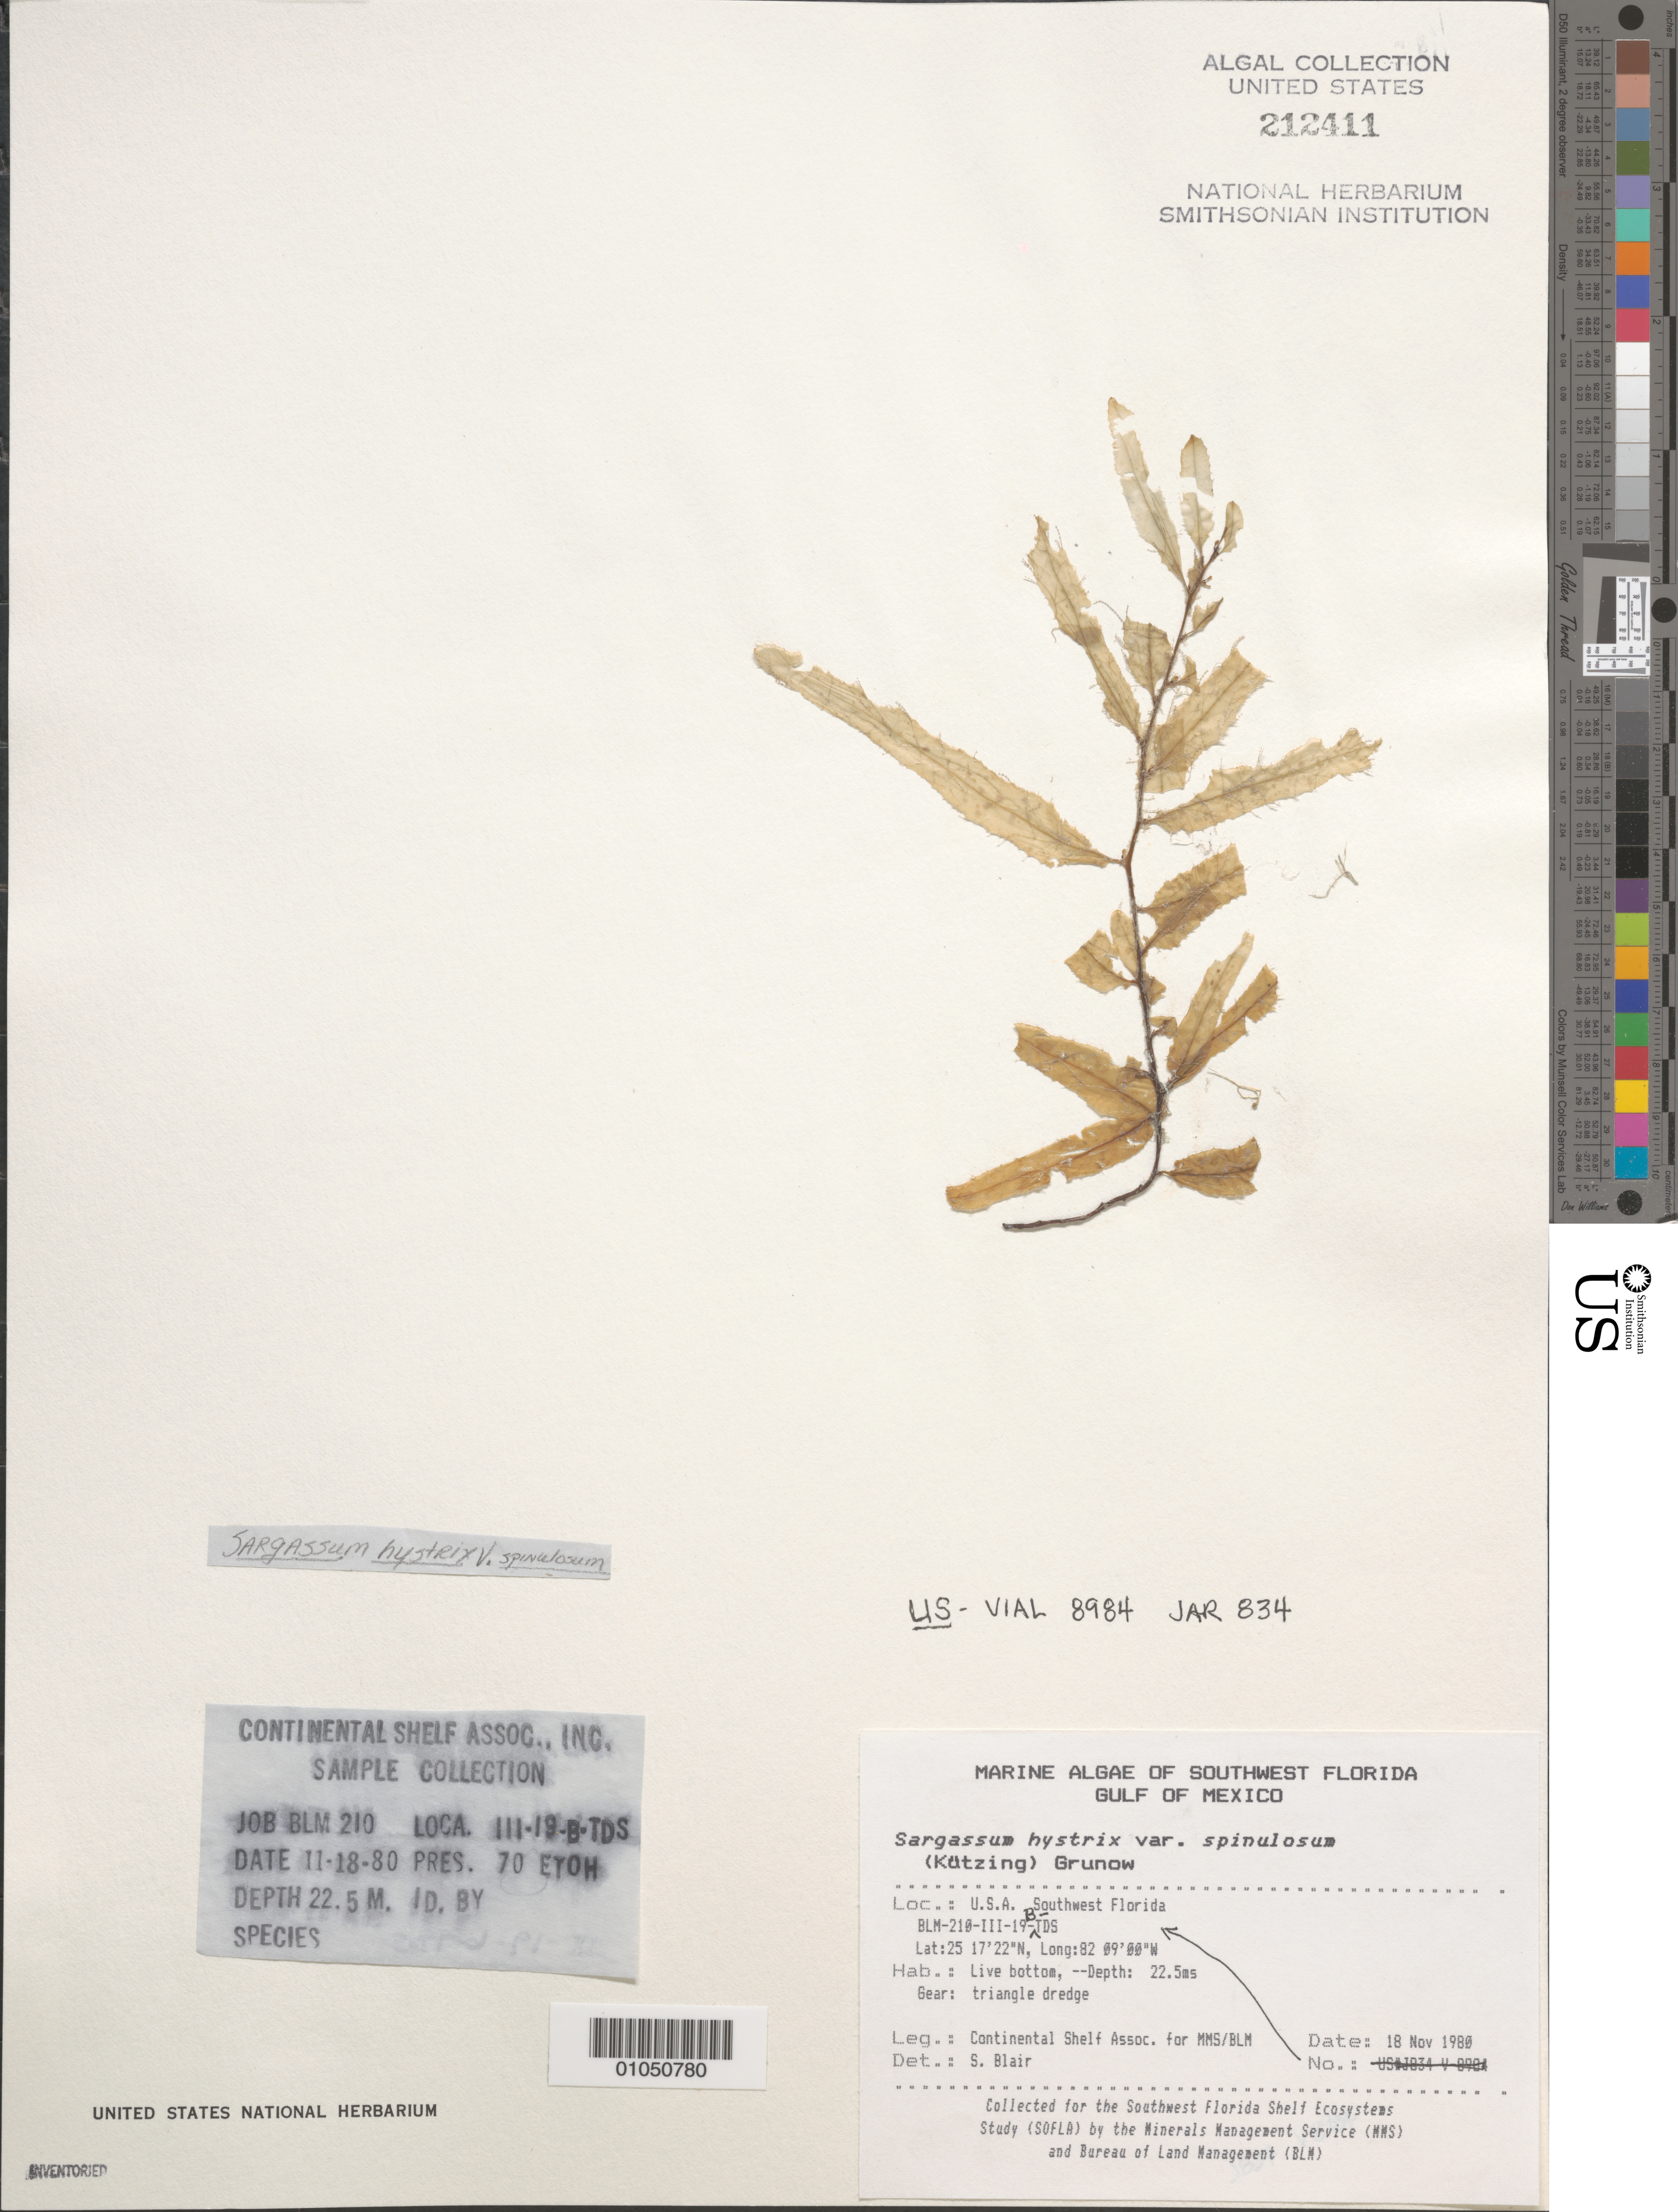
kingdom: Chromista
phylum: Ochrophyta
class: Phaeophyceae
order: Fucales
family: Sargassaceae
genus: Sargassum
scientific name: Sargassum hystrix var. spinulosum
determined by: Blair, S. M.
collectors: Continental Shelf Associates for the MMS/BLM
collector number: BLM-210-III-19-B-TDS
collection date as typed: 18 Nov 1980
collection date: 1980-11-18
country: United States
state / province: Florida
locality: Gulf of Mexico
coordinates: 25 17'22"N, 82 09'00"W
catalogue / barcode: US 212411